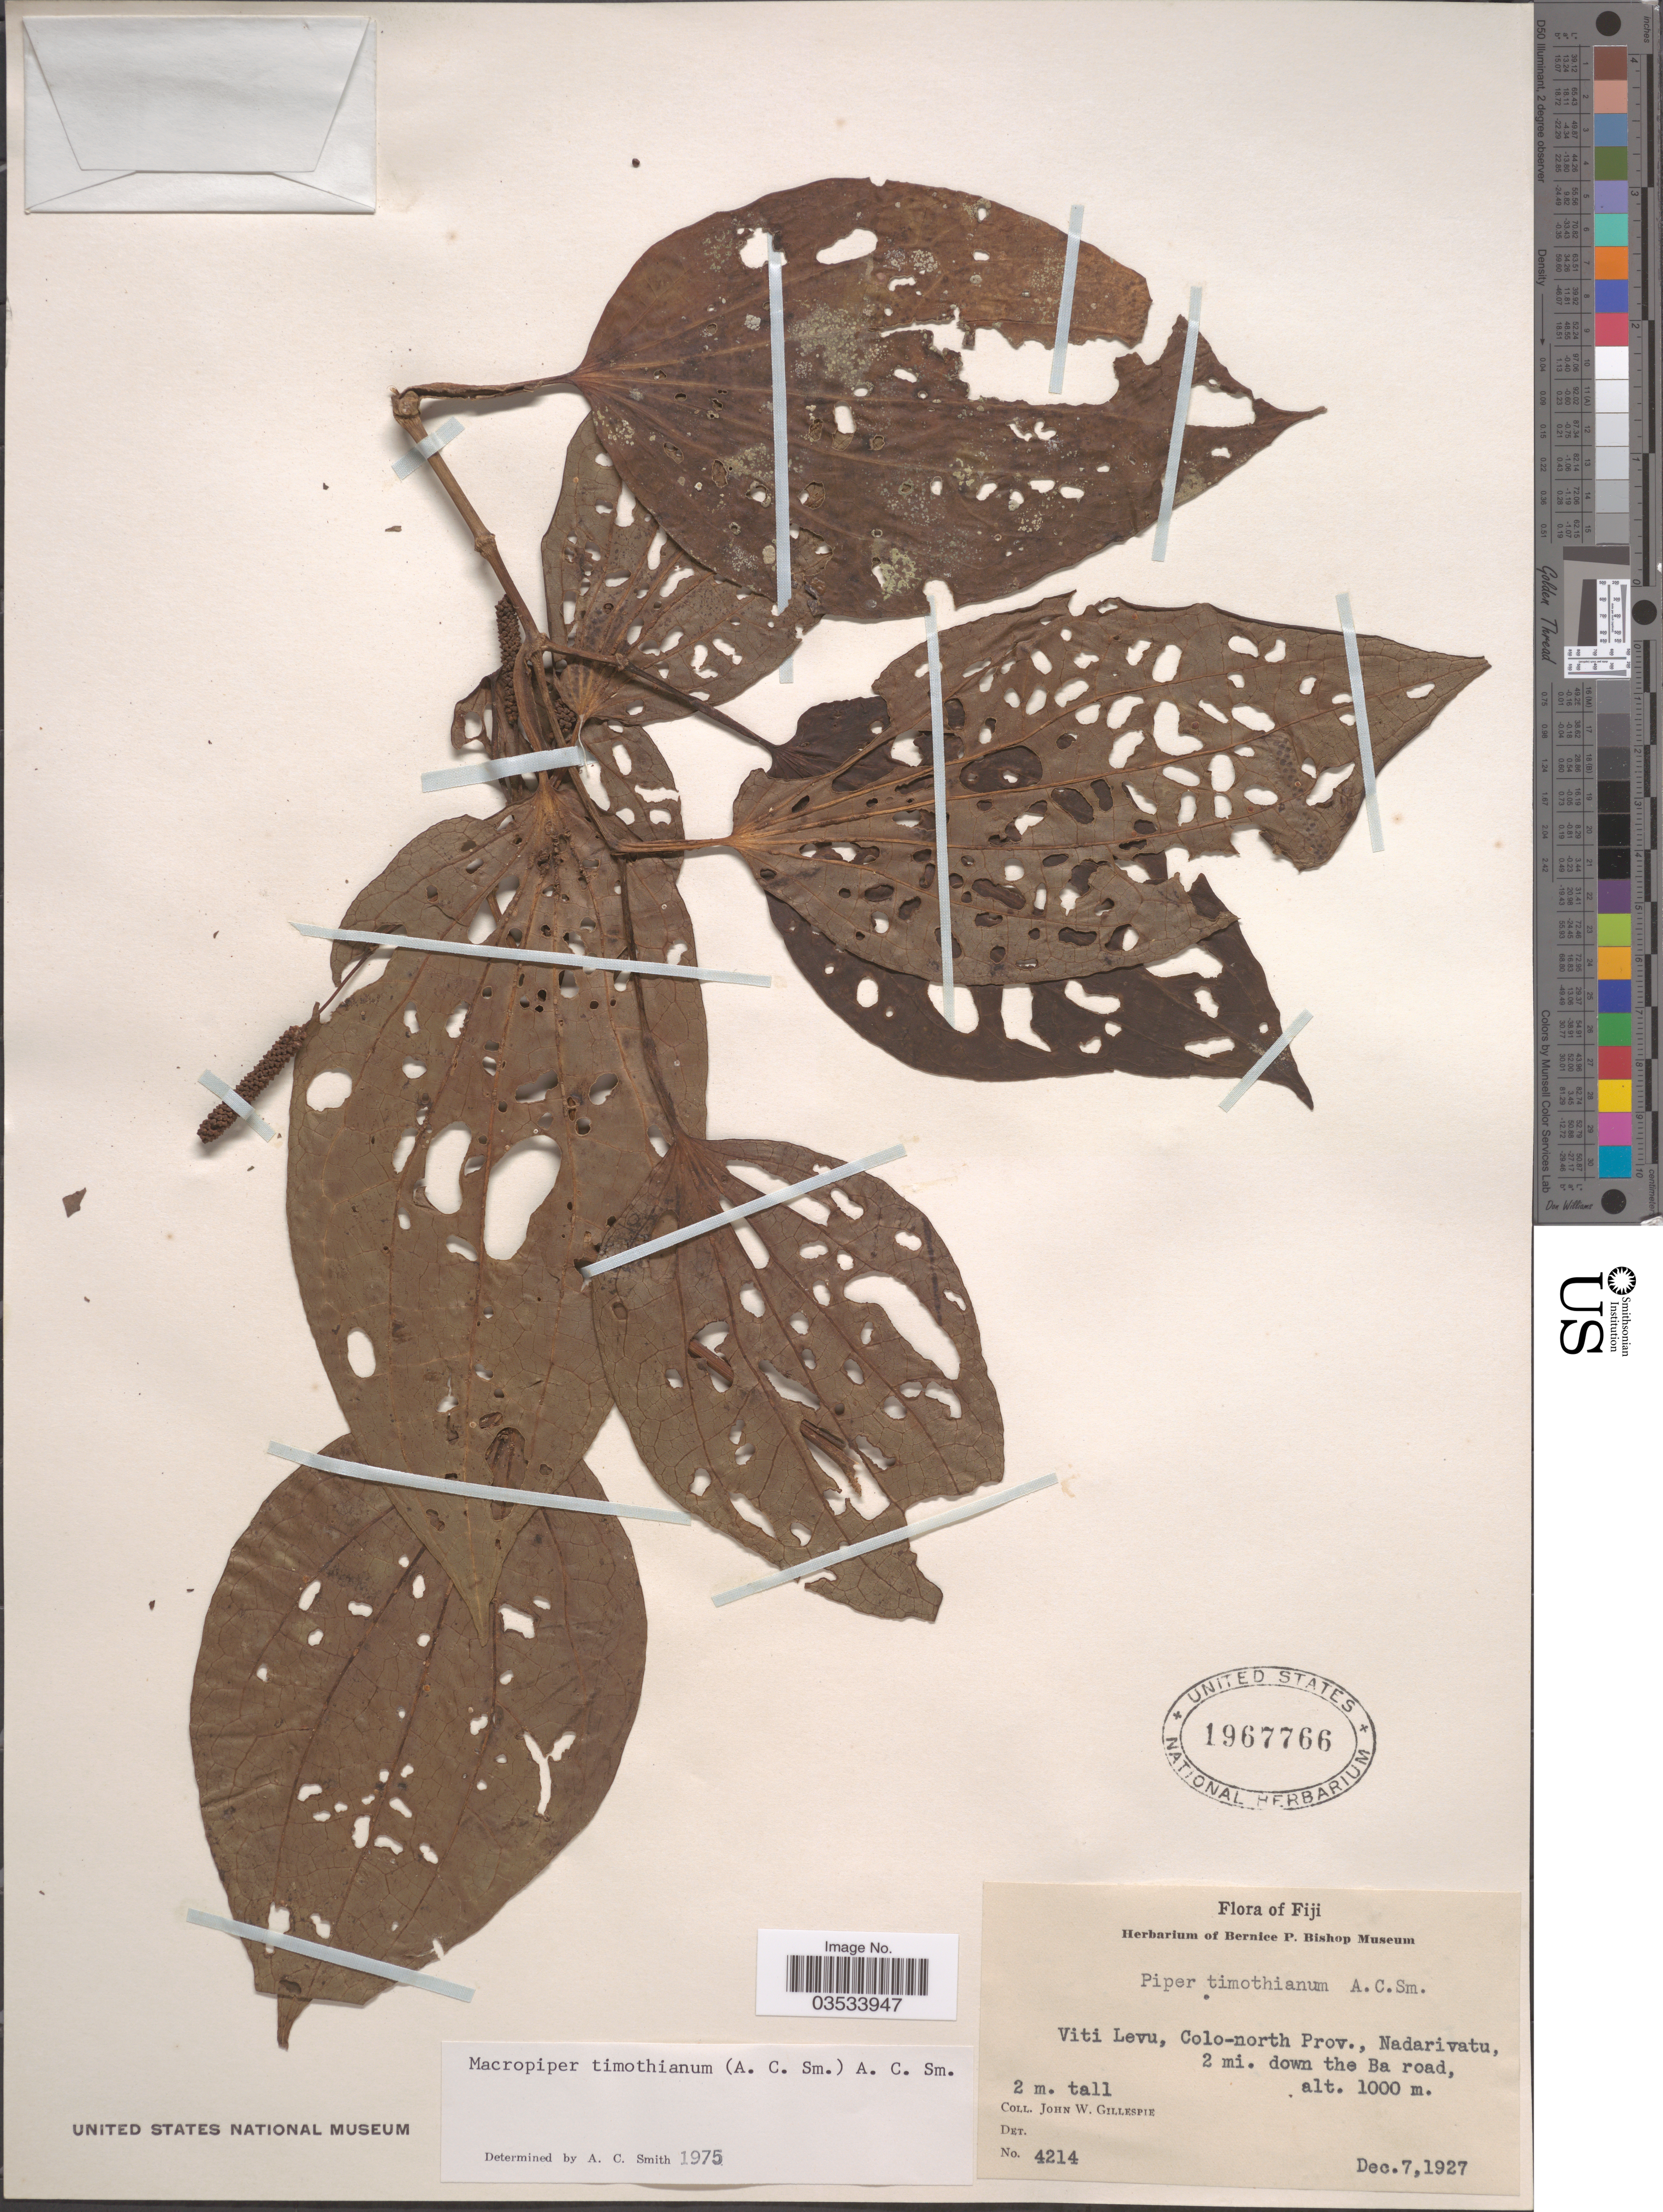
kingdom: Plantae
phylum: Tracheophyta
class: Magnoliopsida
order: Piperales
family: Piperaceae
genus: Piper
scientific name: Piper timothianum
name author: A.C. Sm.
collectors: J. W. Gillespie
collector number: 4214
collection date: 1927-12-07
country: Fiji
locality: Viti Levu, Colo-north Prov., Nandarivatu, 2 mi. down the Ba road.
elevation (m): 1000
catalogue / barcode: US 1967766